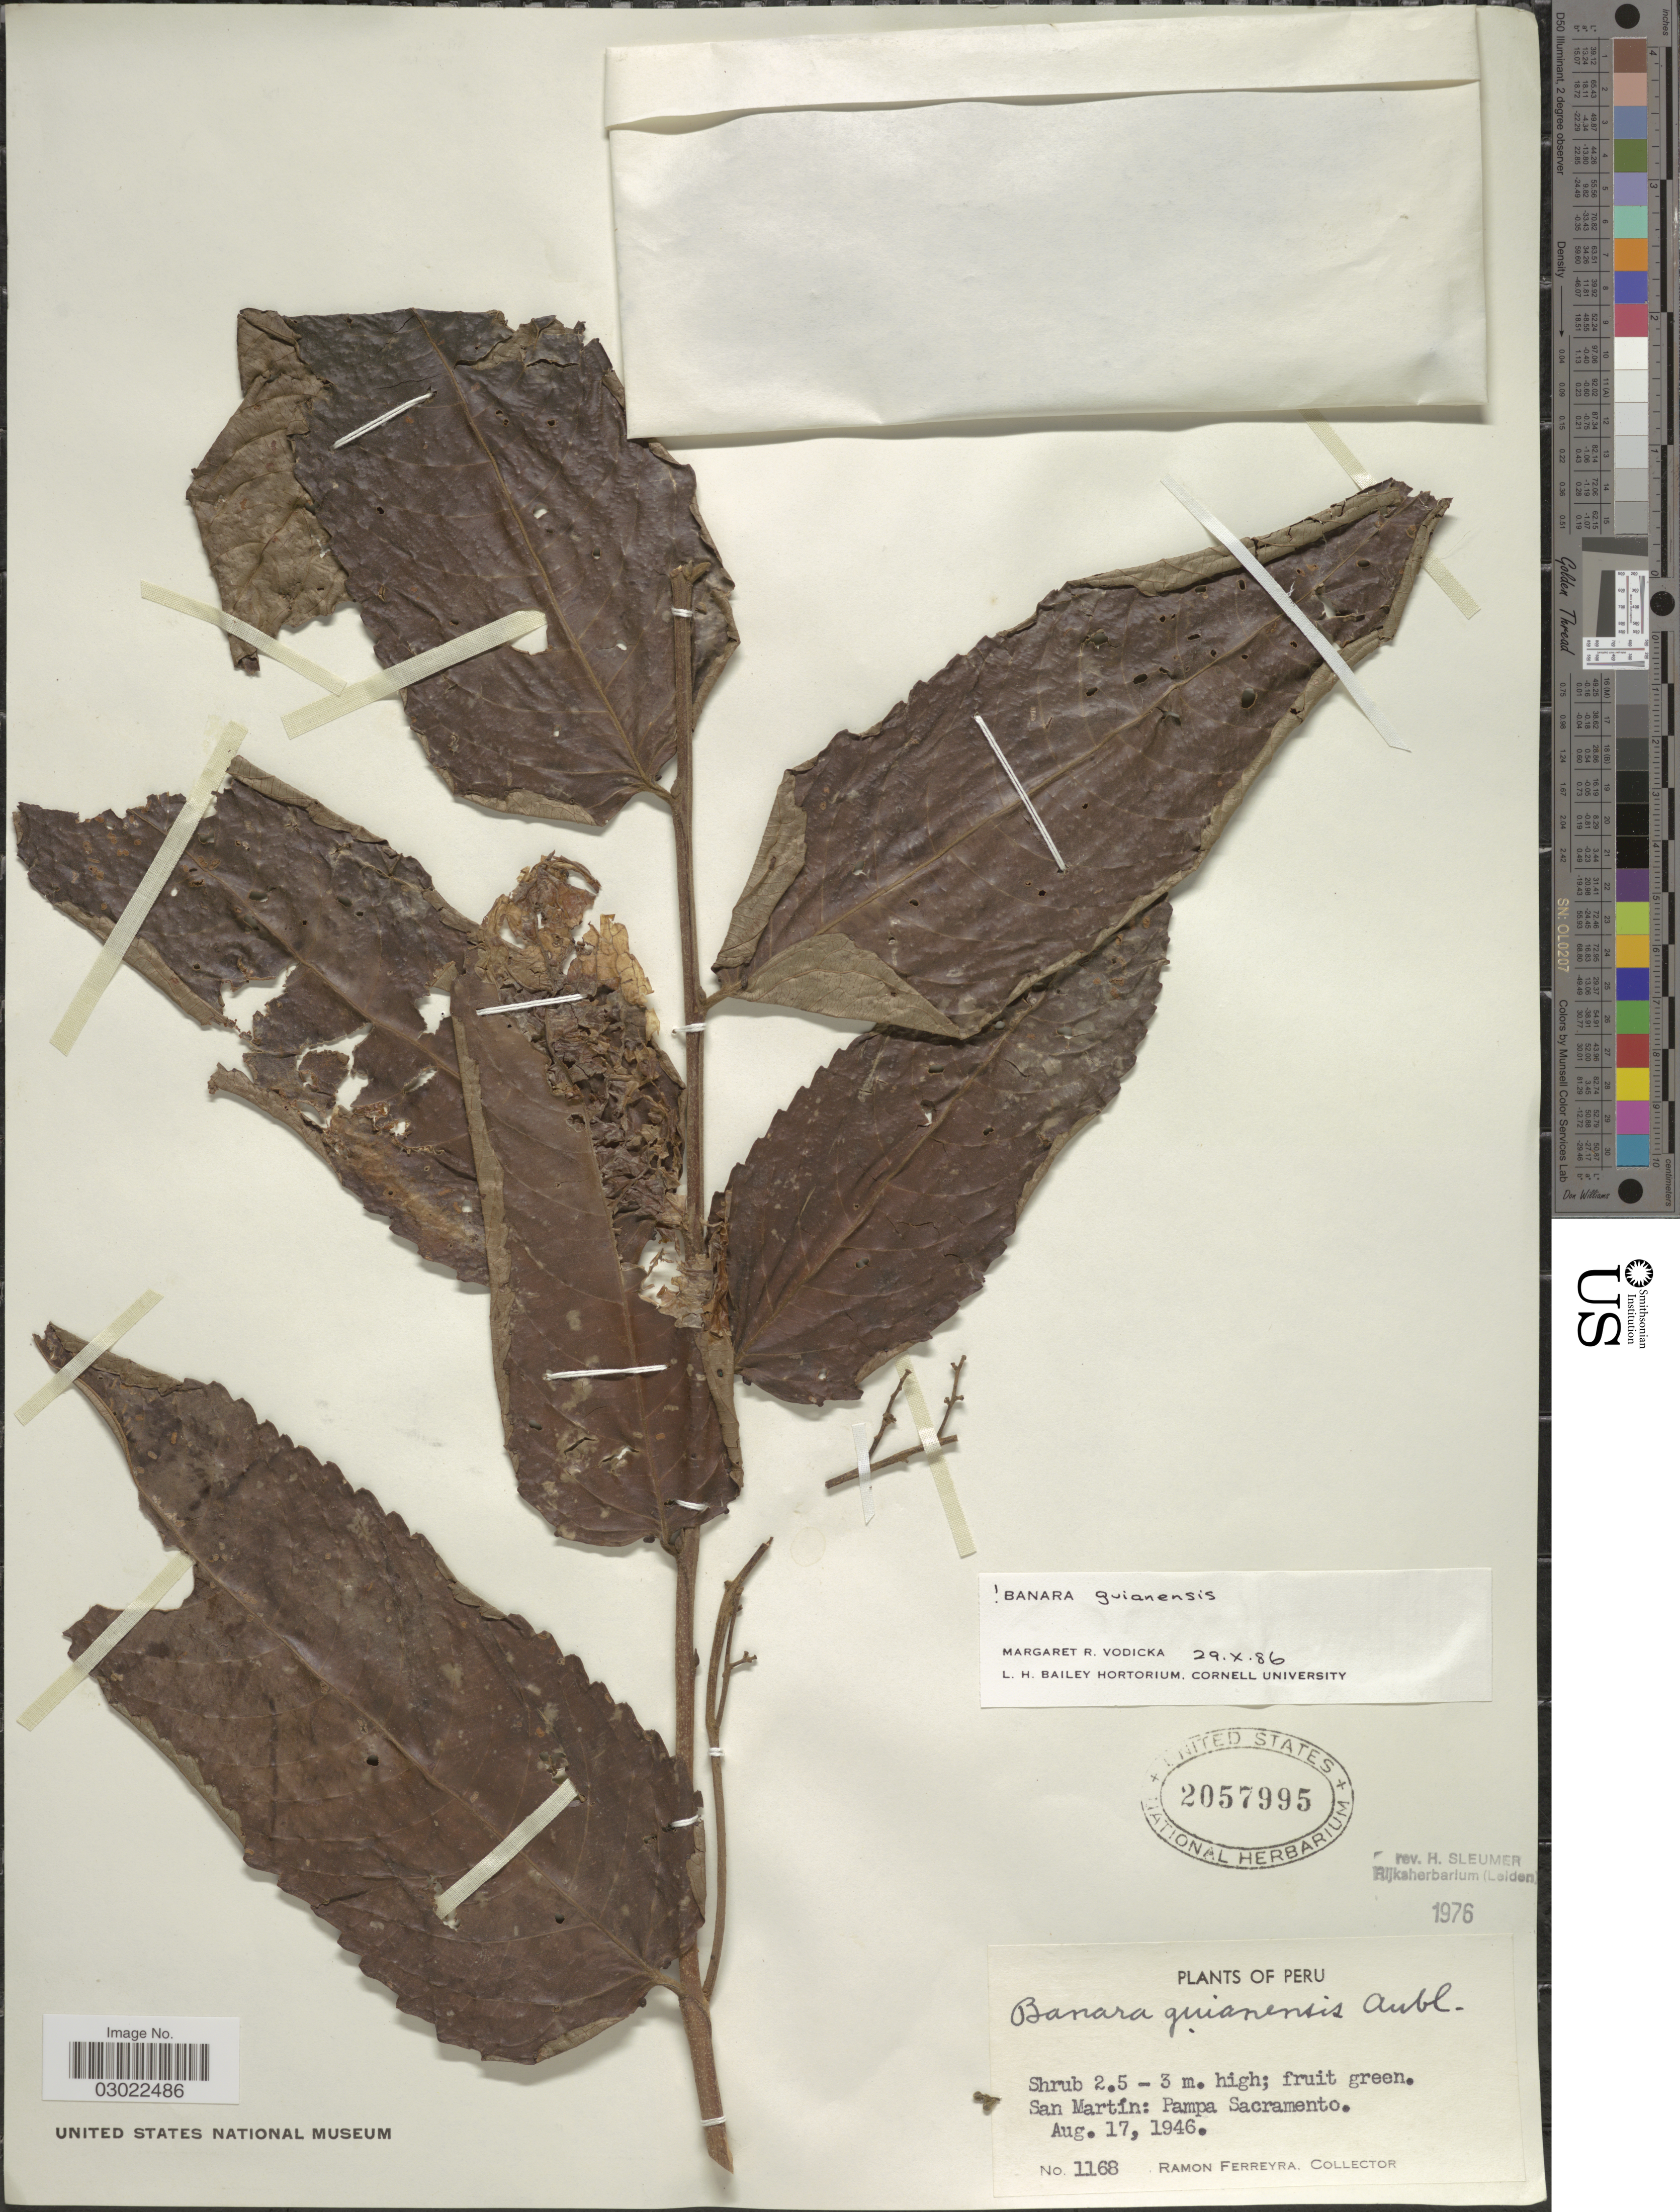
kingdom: Plantae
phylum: Tracheophyta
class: Magnoliopsida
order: Malpighiales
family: Salicaceae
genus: Banara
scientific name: Banara guianensis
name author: Aubl.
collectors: R. A. Ferreyra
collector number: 1168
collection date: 1946-08-17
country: Peru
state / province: San Martín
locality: Pampa Sacramento.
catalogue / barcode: US 2057995